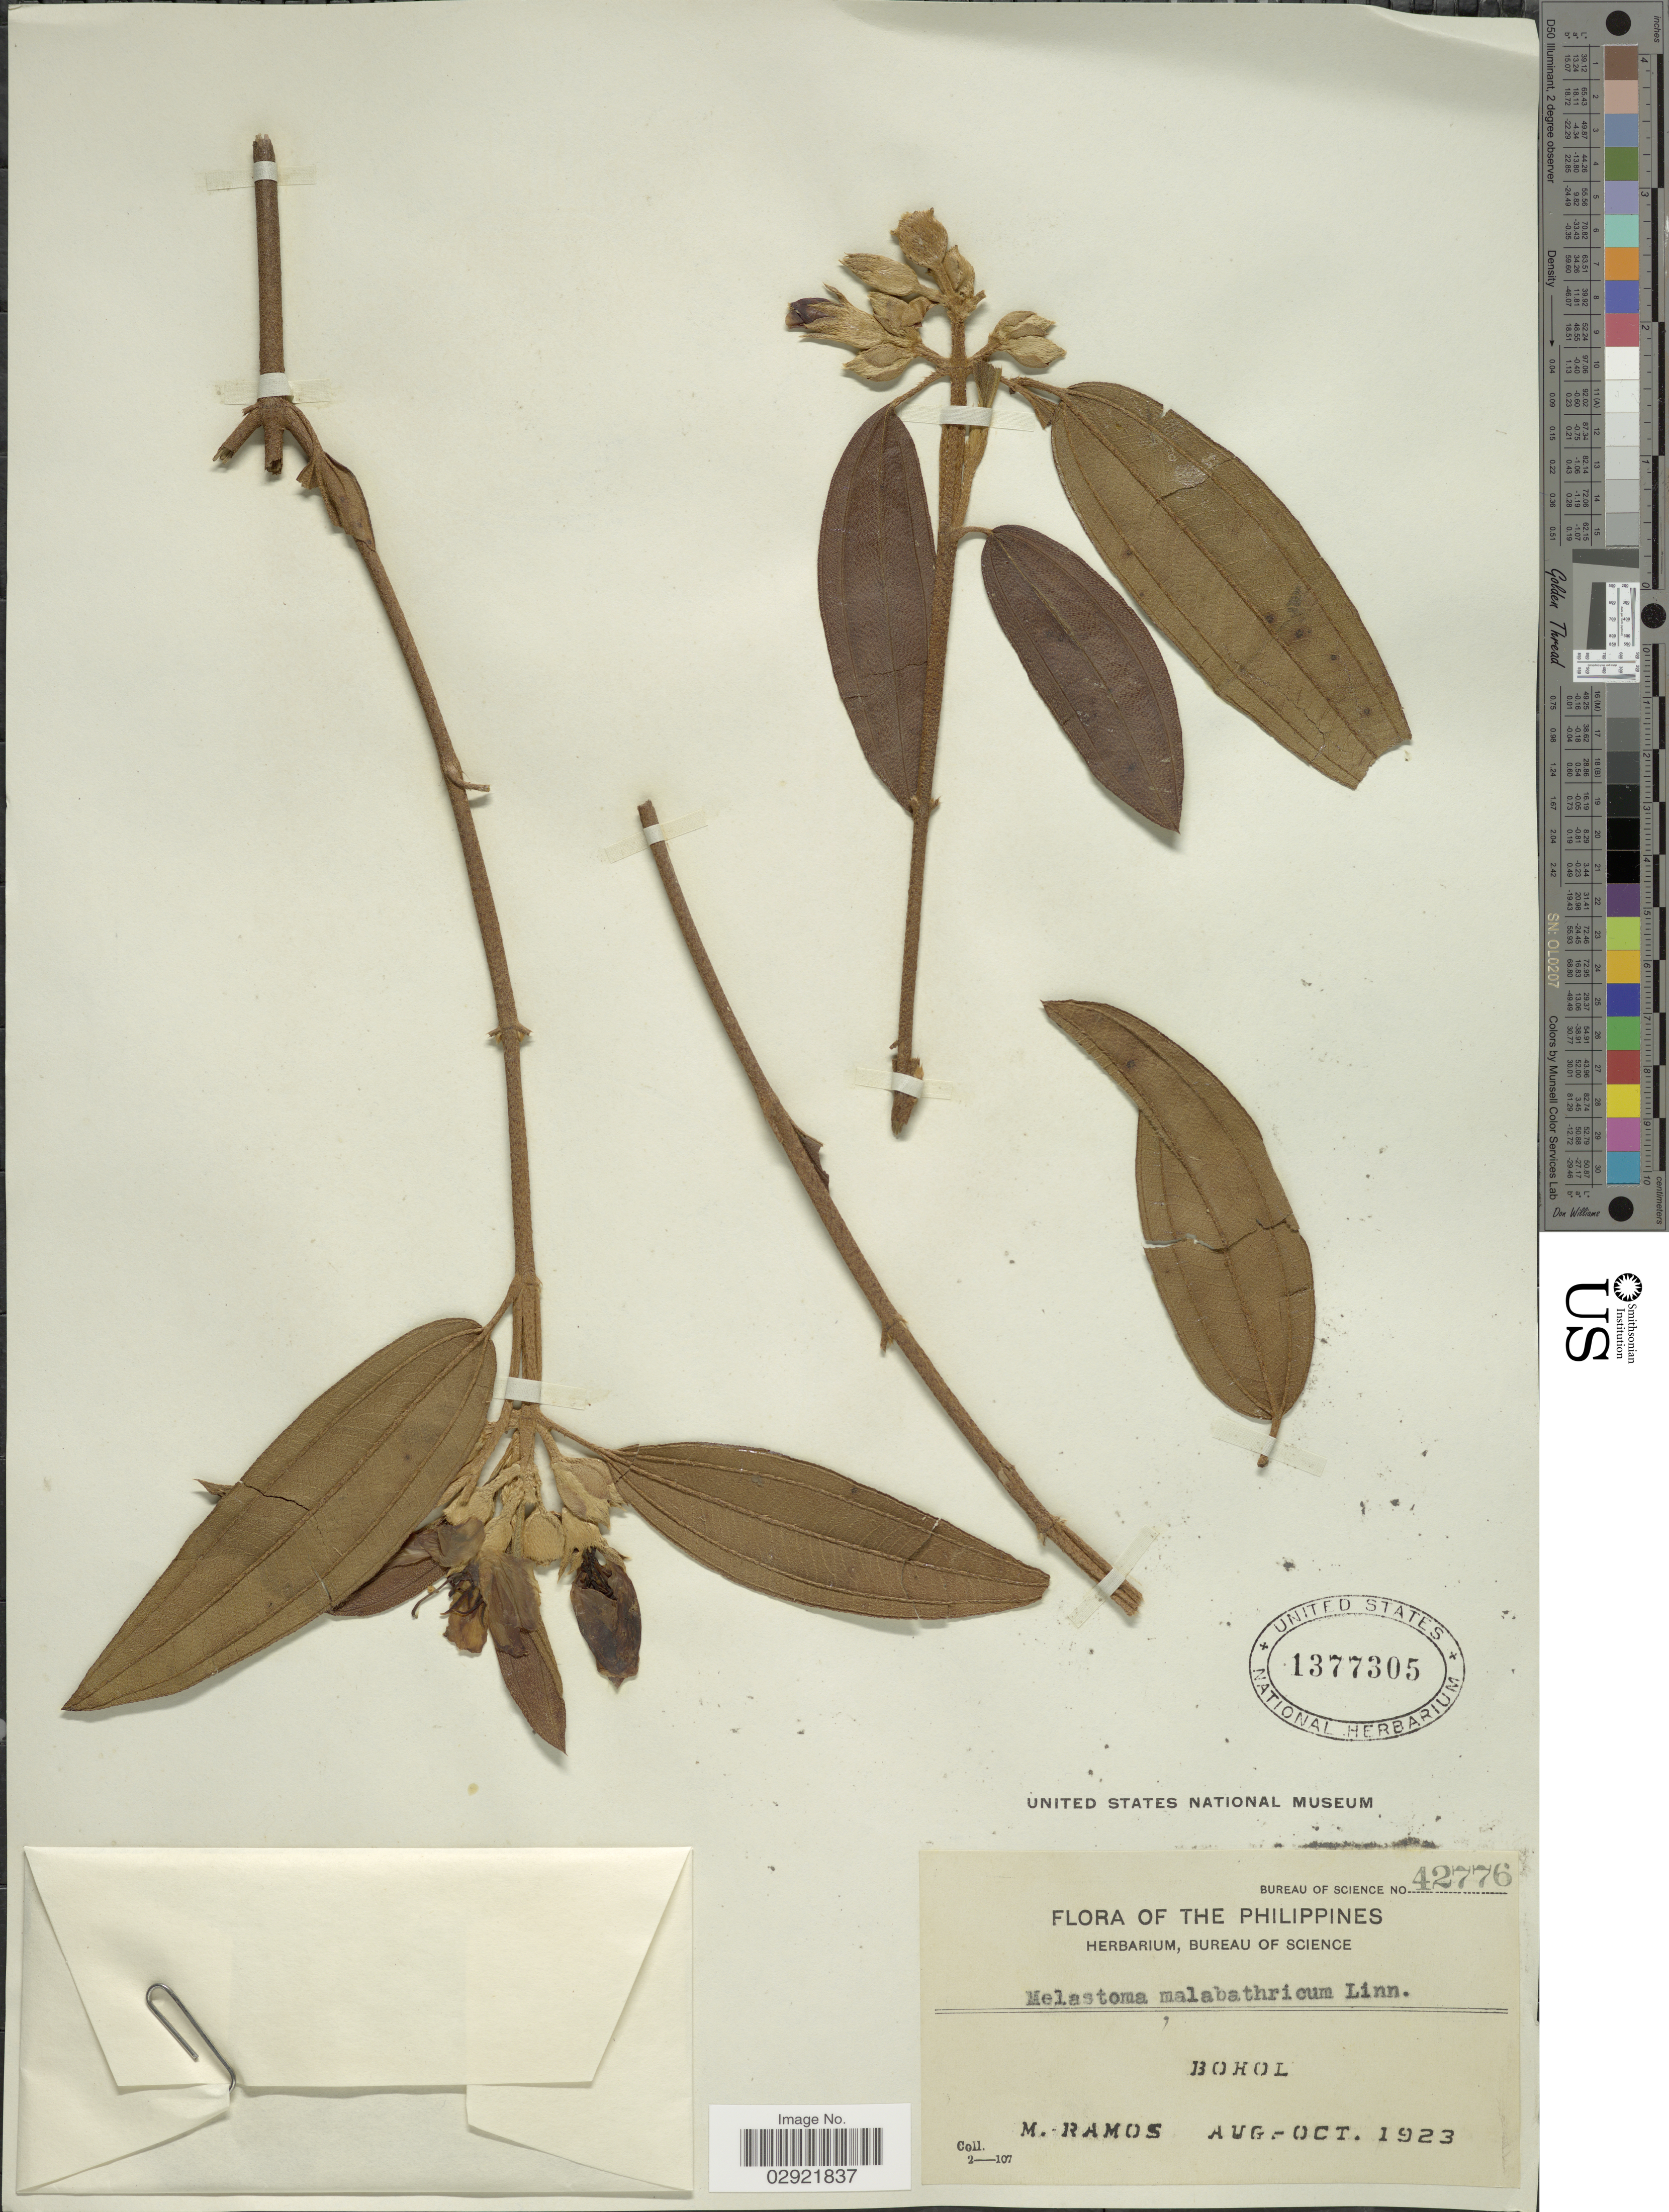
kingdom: Plantae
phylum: Tracheophyta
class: Magnoliopsida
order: Myrtales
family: Melastomataceae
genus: Melastoma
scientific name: Melastoma malabathricum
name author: L.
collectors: M. Ramos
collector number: Bureau of Science 42776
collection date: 1923-08/1923-10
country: Philippines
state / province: Central Visayas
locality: Bohol.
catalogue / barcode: US 1377305